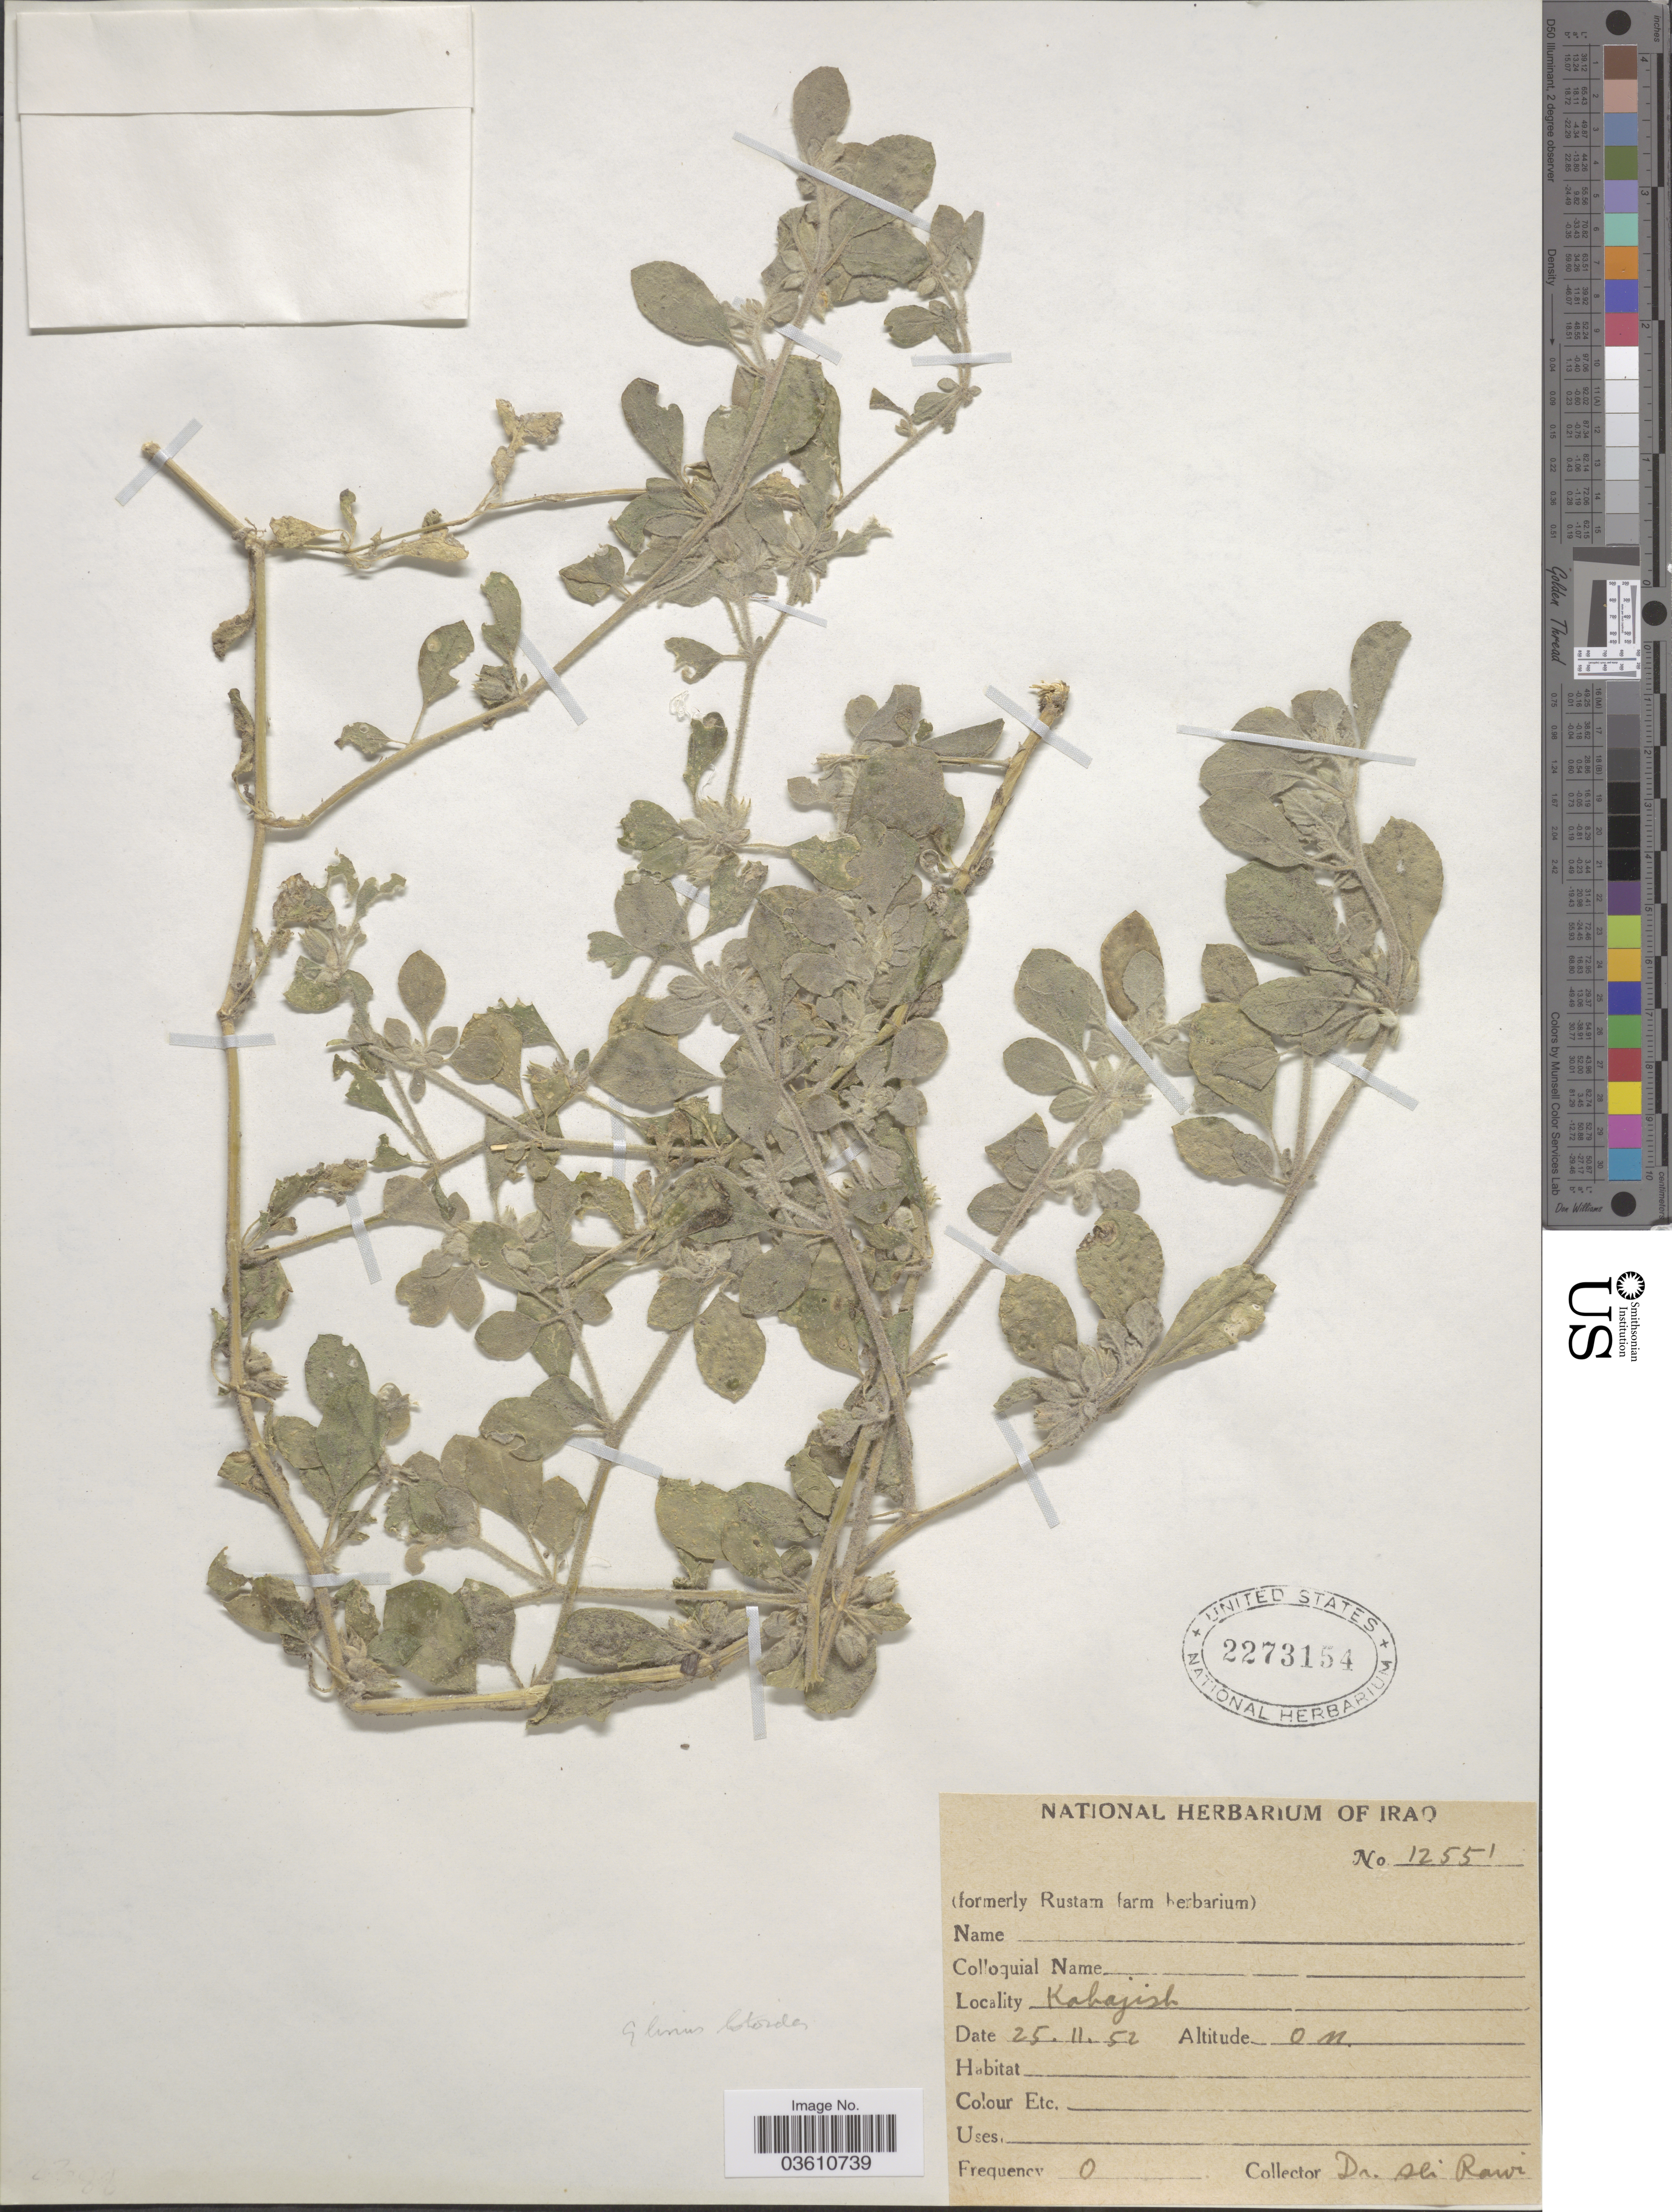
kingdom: Plantae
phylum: Tracheophyta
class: Magnoliopsida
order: Caryophyllales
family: Molluginaceae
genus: Glinus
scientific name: Glinus lotoides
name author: L.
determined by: Strong, Mark T., (BOT), Smithsonian Institution - National Museum of Natural History (UNITED STATES)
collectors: A. Rawi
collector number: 12551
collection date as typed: Transcribed d/m/y: 25/2/52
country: Iraq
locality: Kahajish.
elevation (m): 0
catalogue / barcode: US 2273154